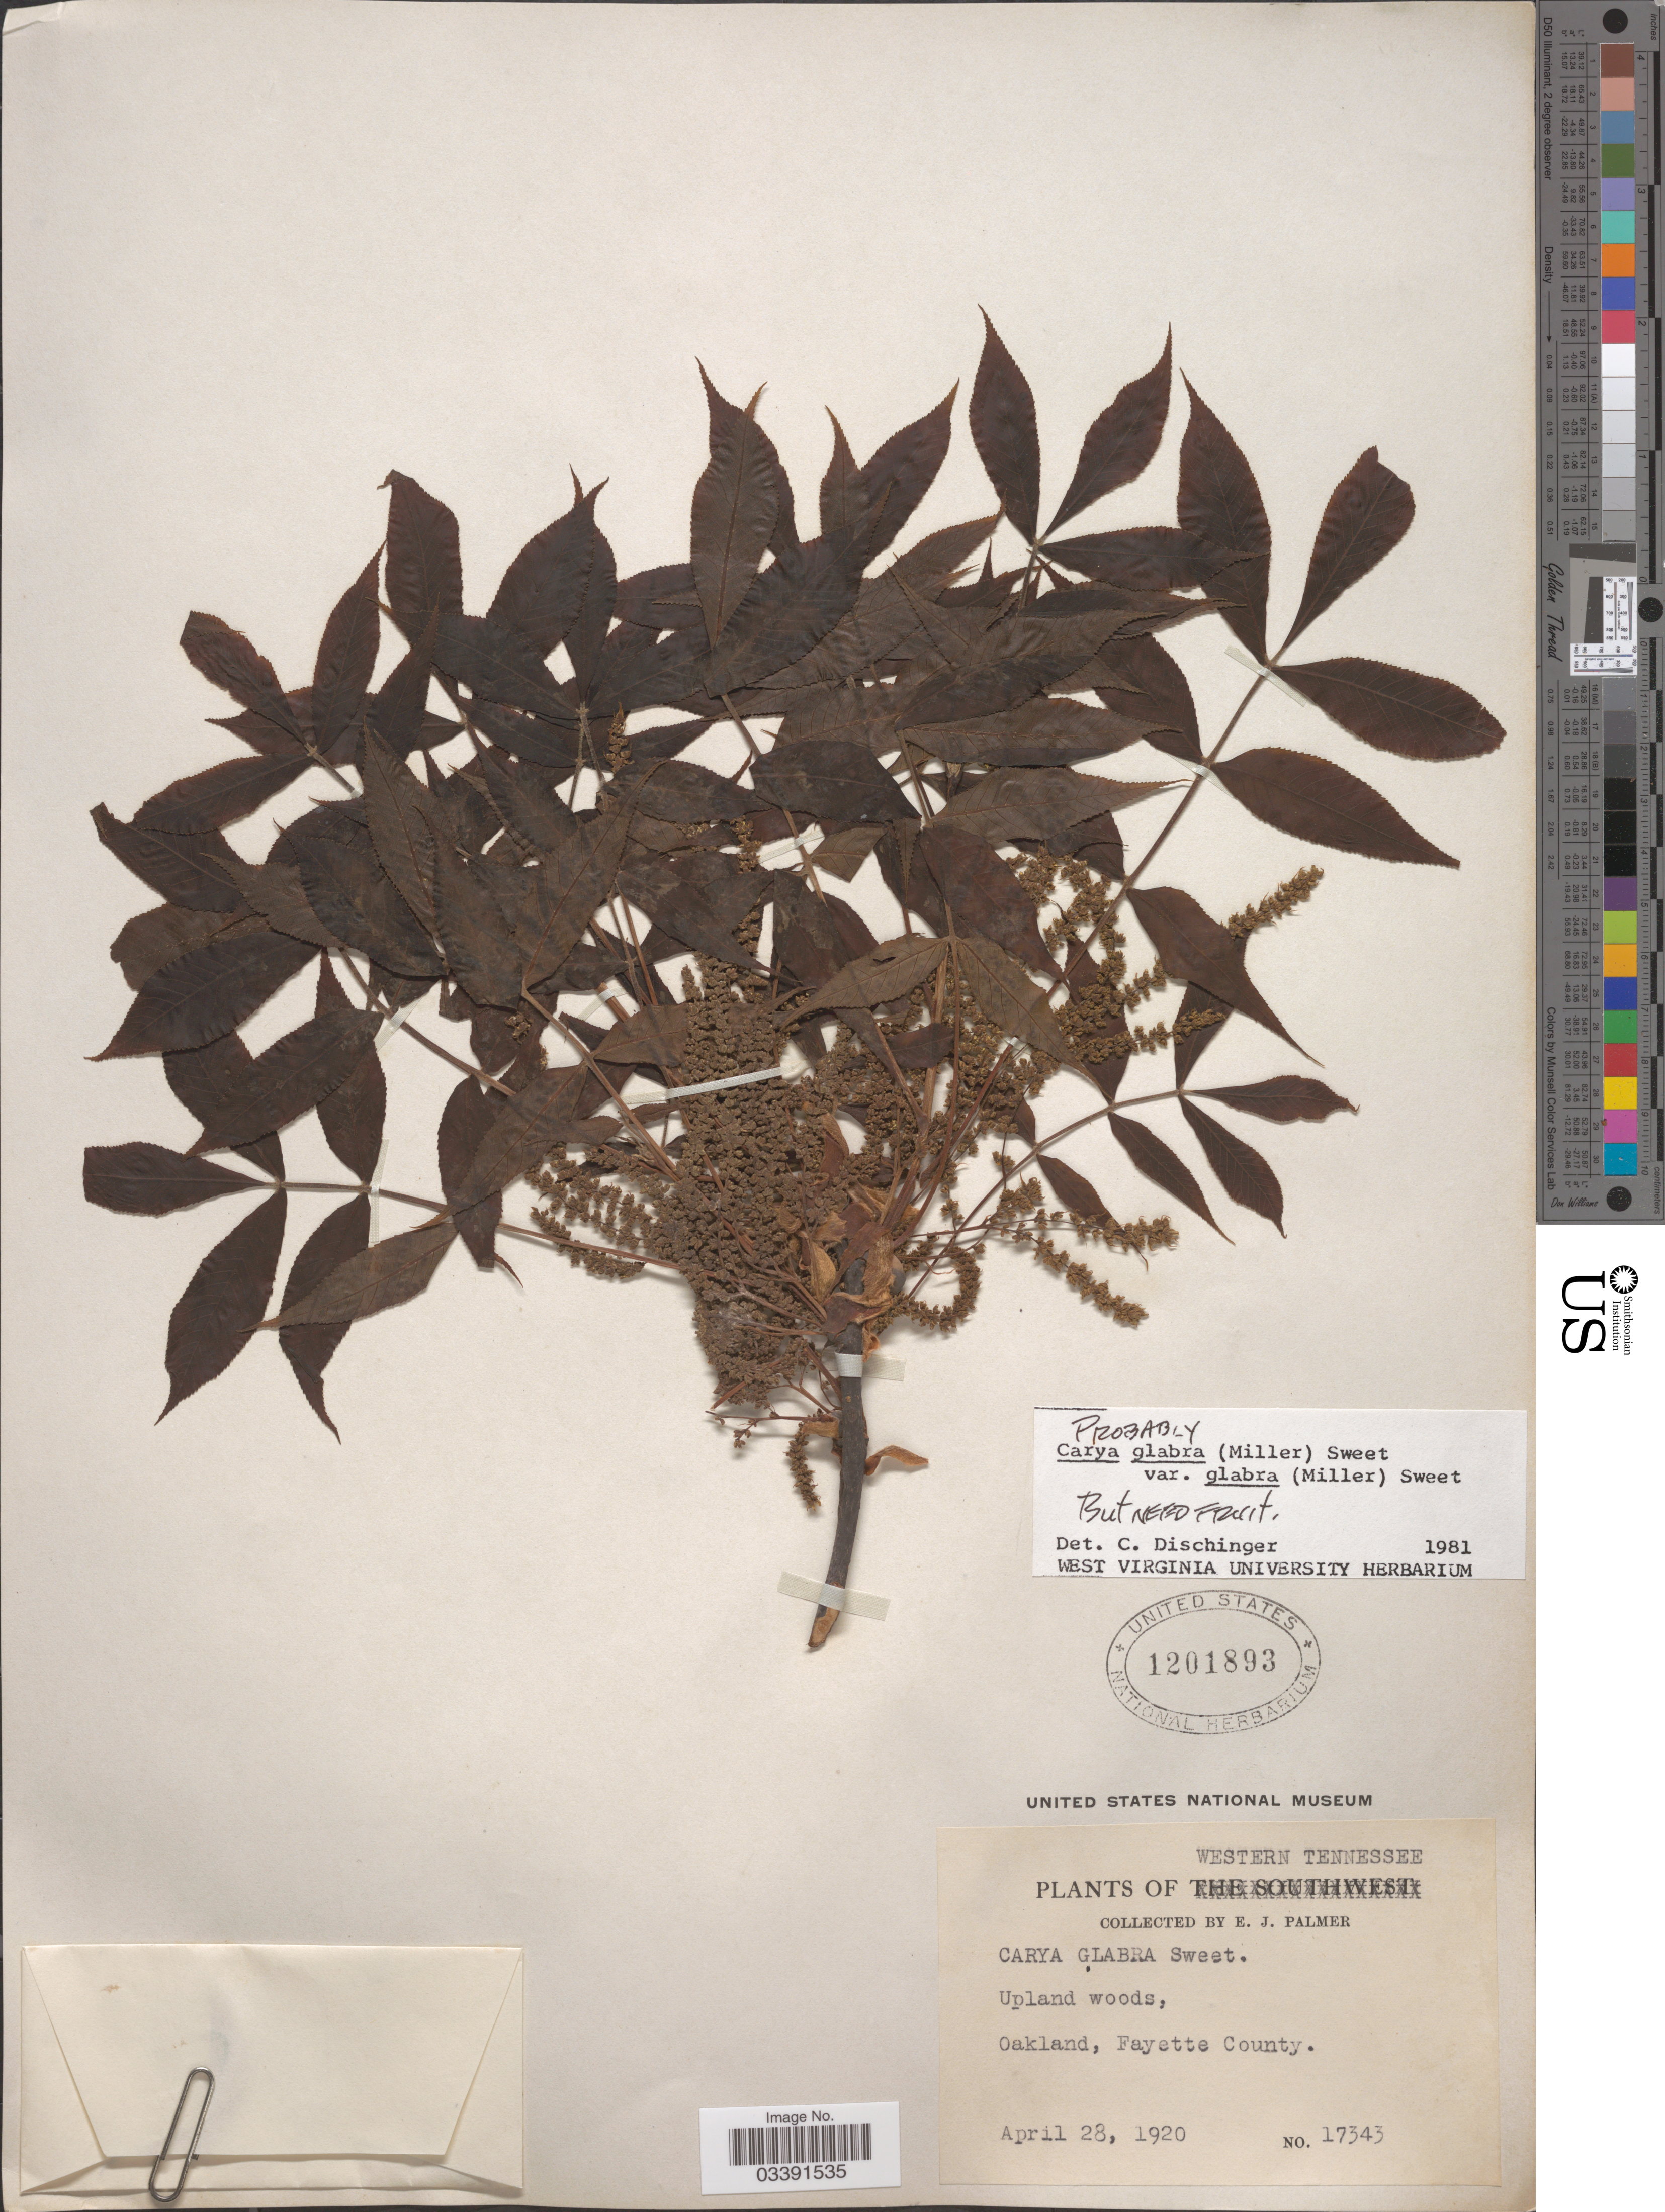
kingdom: Plantae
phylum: Tracheophyta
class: Magnoliopsida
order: Fagales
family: Juglandaceae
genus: Carya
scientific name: Carya glabra var. glabra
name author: (Mill.) Sweet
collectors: E. J. Palmer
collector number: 17343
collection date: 1920-04-28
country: United States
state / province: Tennessee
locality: Western Tennessee. Oakland, Fayette County.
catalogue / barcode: US 1201893